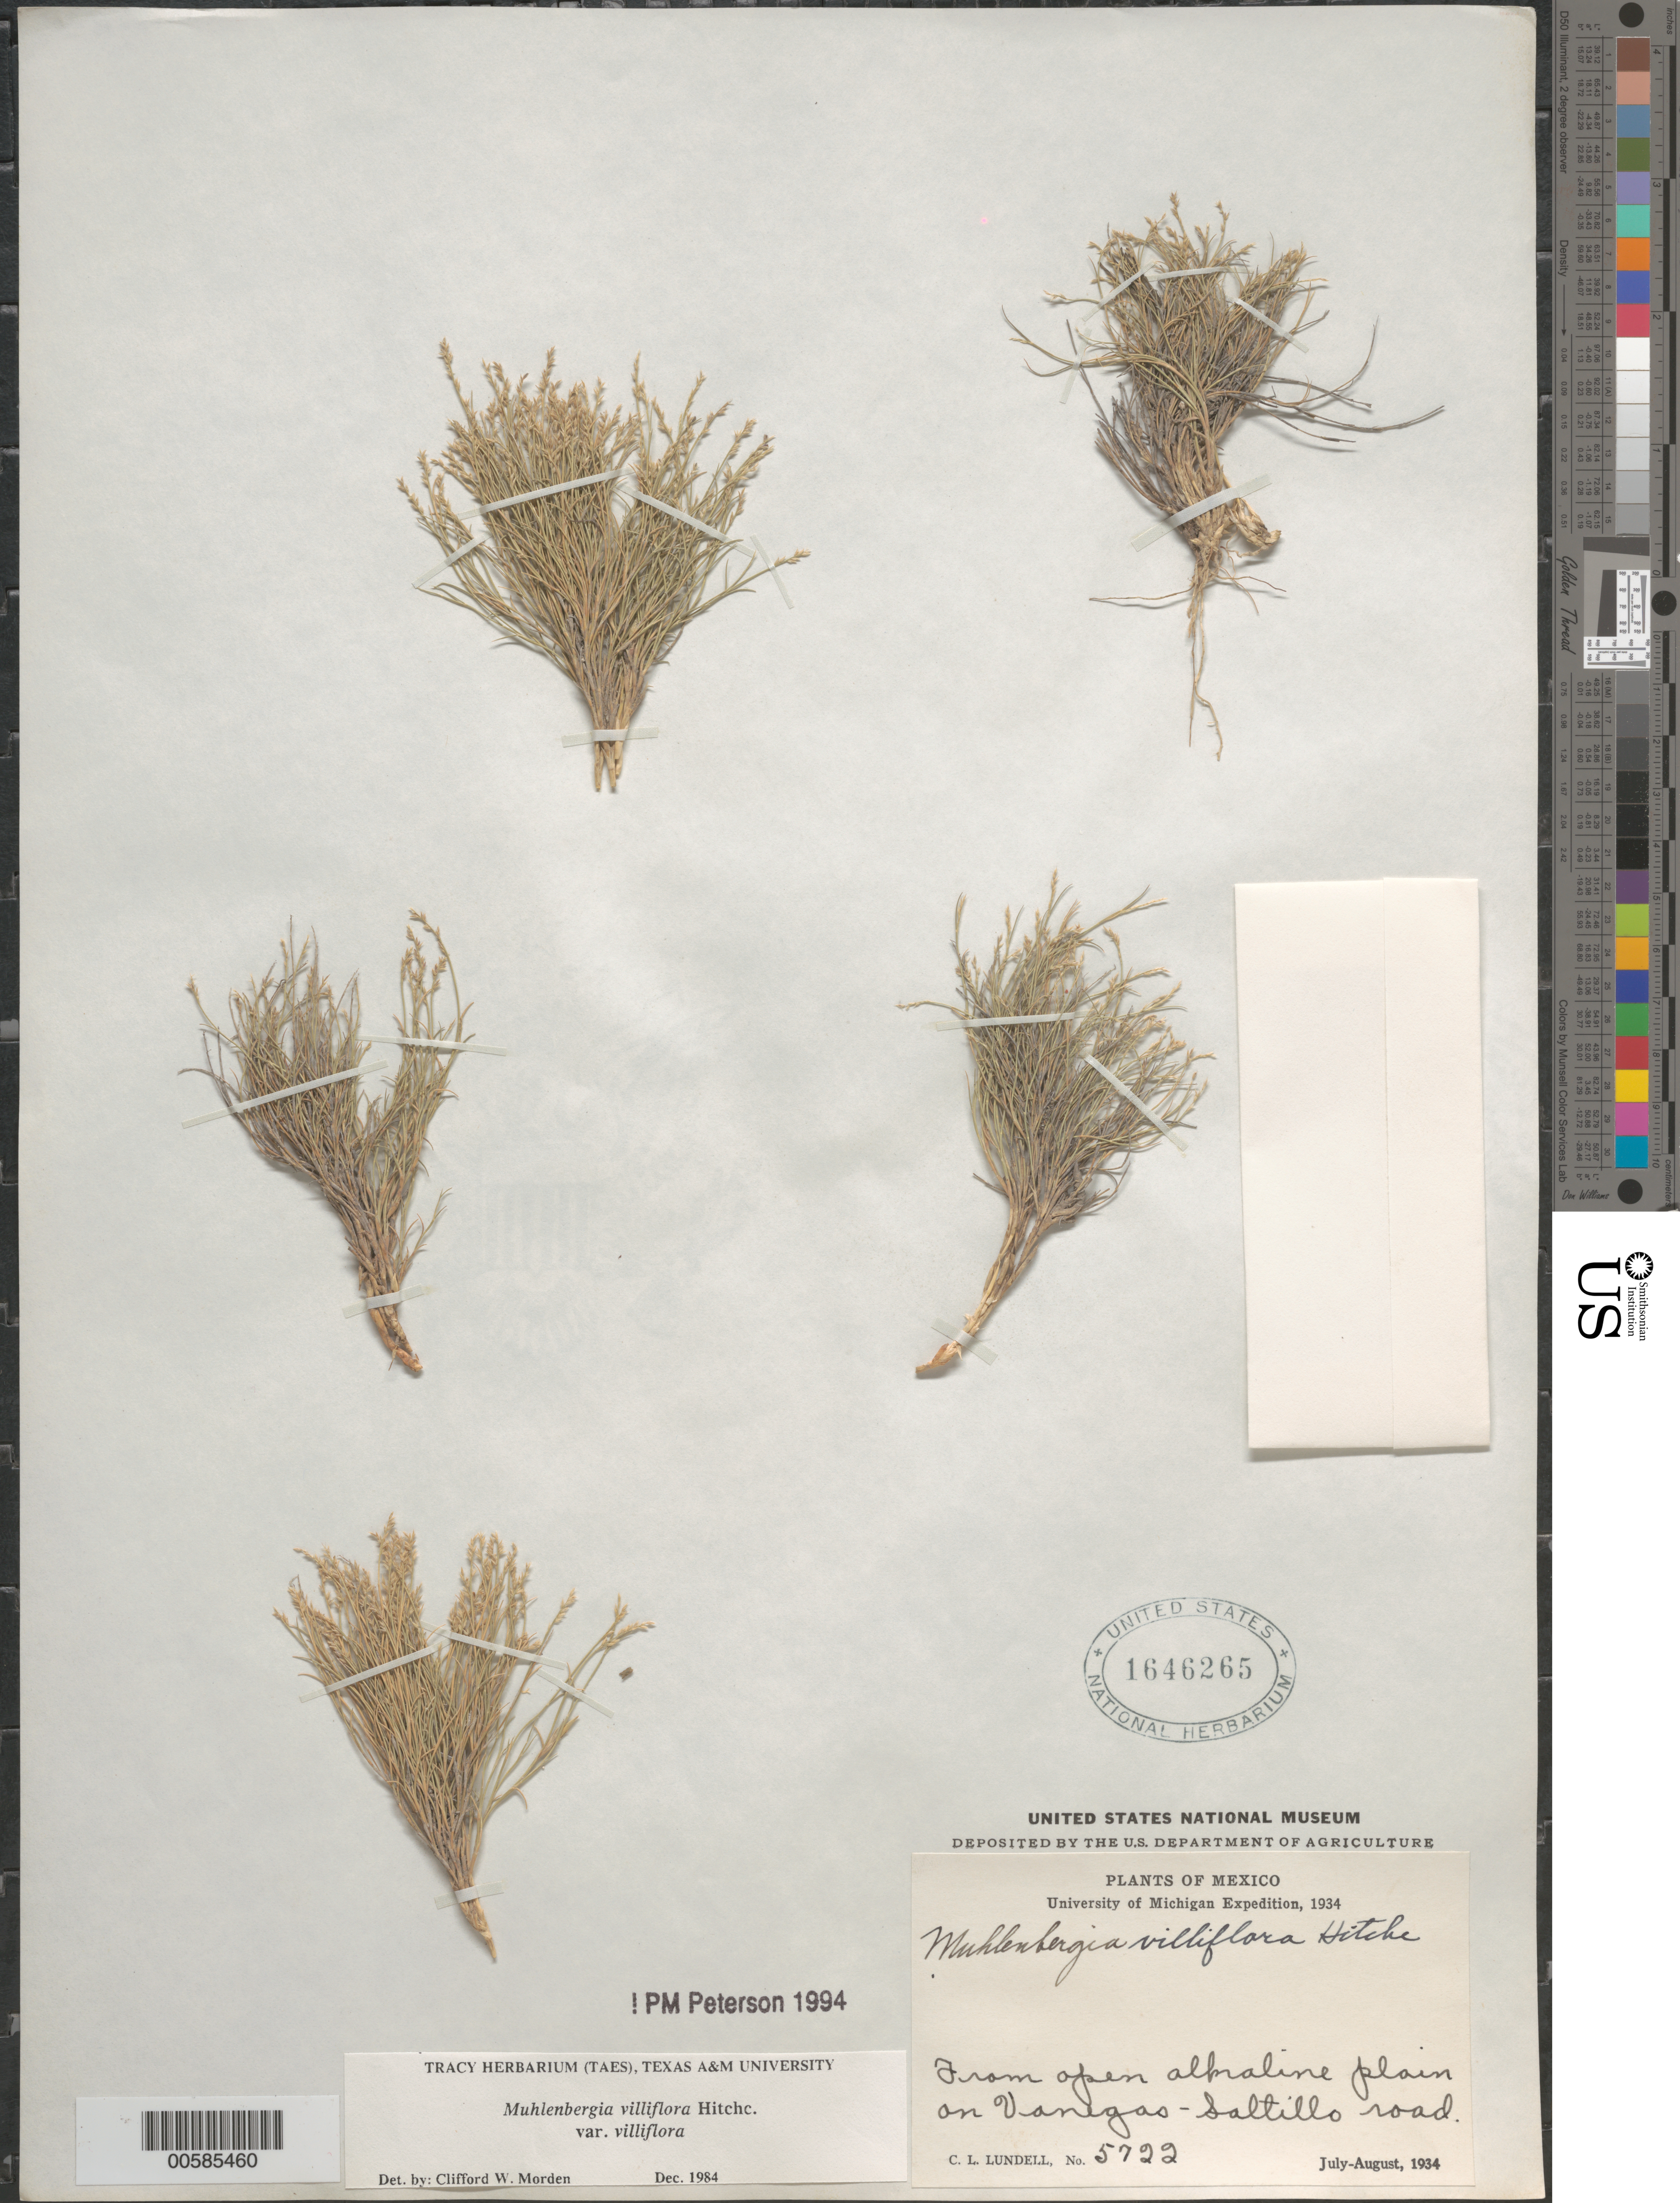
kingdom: Plantae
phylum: Tracheophyta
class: Liliopsida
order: Poales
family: Poaceae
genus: Muhlenbergia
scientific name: Muhlenbergia villiflora var. villiflora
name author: Hitchc.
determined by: Morden, C. W.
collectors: C. L. Lundell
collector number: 5722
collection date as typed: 0 Jul 1934 to 0 Aug 1934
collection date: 1934-07/1934-08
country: Mexico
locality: On Vanegas-Saltillo Rd.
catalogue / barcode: US 1646265